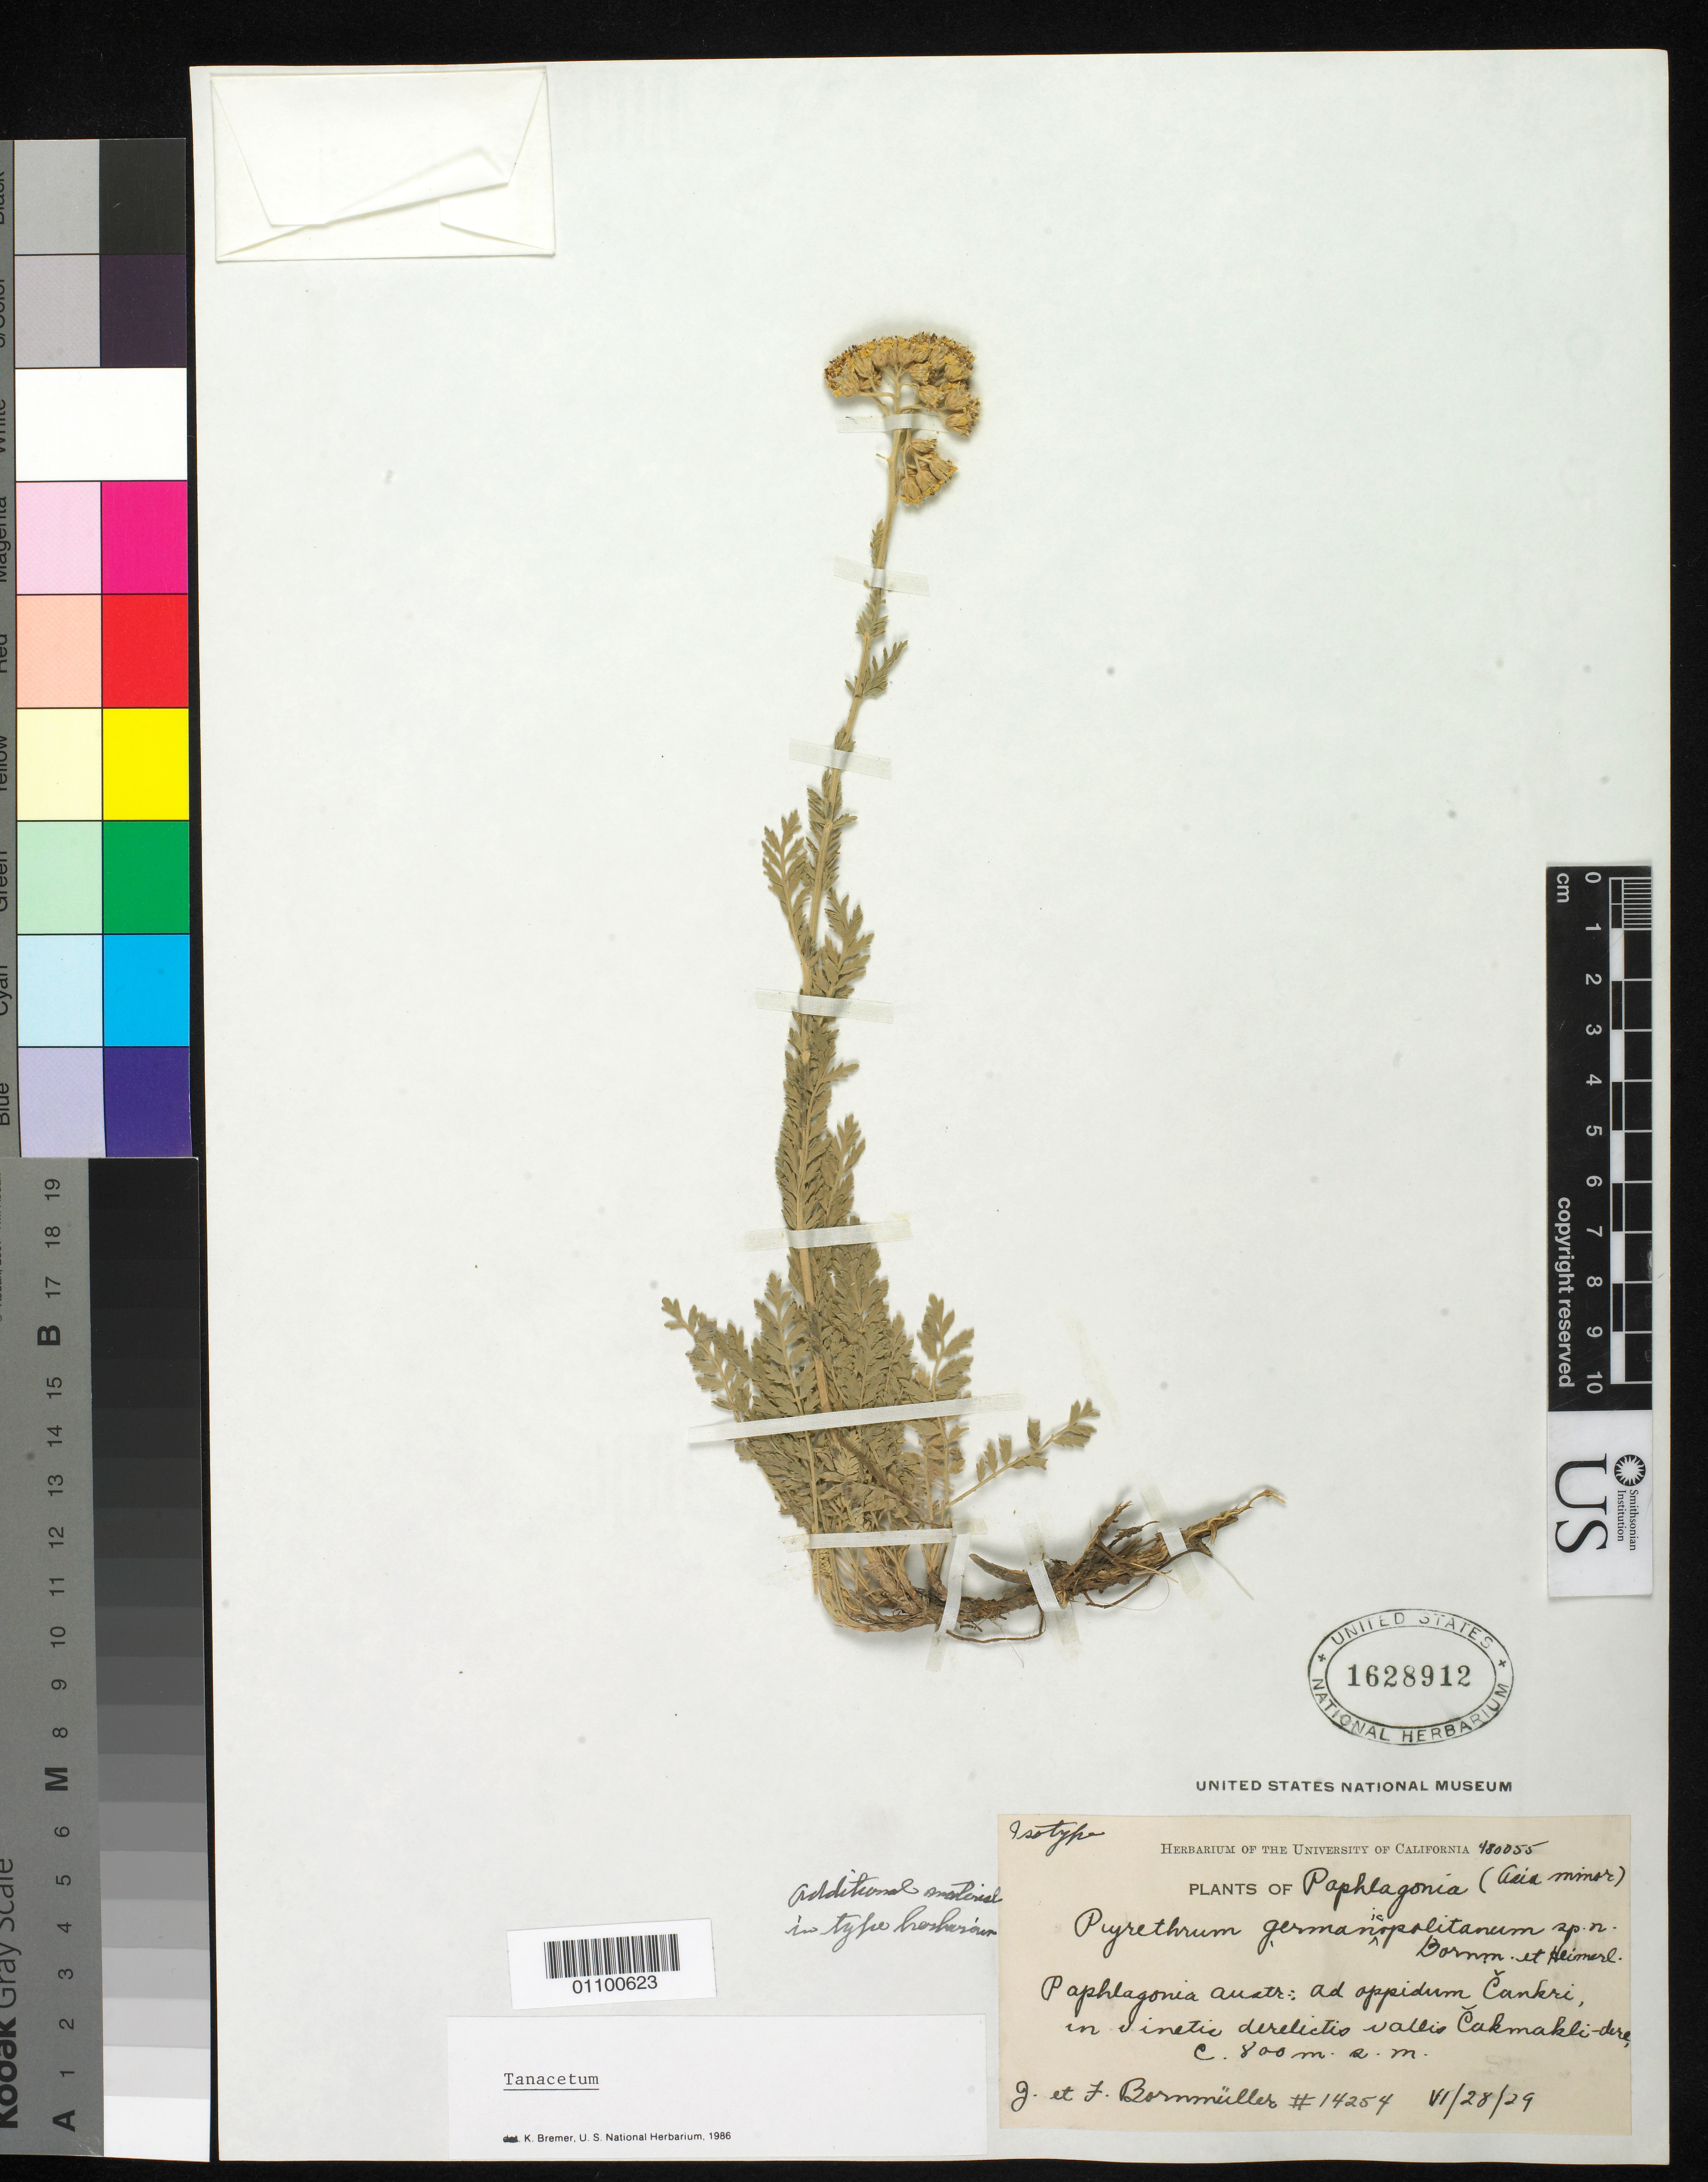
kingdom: Plantae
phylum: Tracheophyta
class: Magnoliopsida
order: Asterales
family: Asteraceae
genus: Pyrethrum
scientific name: Pyrethrum germanicopolitanum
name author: Bornm. & Heimerl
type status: Type Collection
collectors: J. Bornmüller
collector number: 14254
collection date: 1929-06-28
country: Turkey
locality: Paphlagonia austr.: Ad oppidum Cankri (Tschangry, Germanicopolis), in vinetis derelictis vallis Cakmakli-dere).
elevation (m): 800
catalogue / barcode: US 1628912